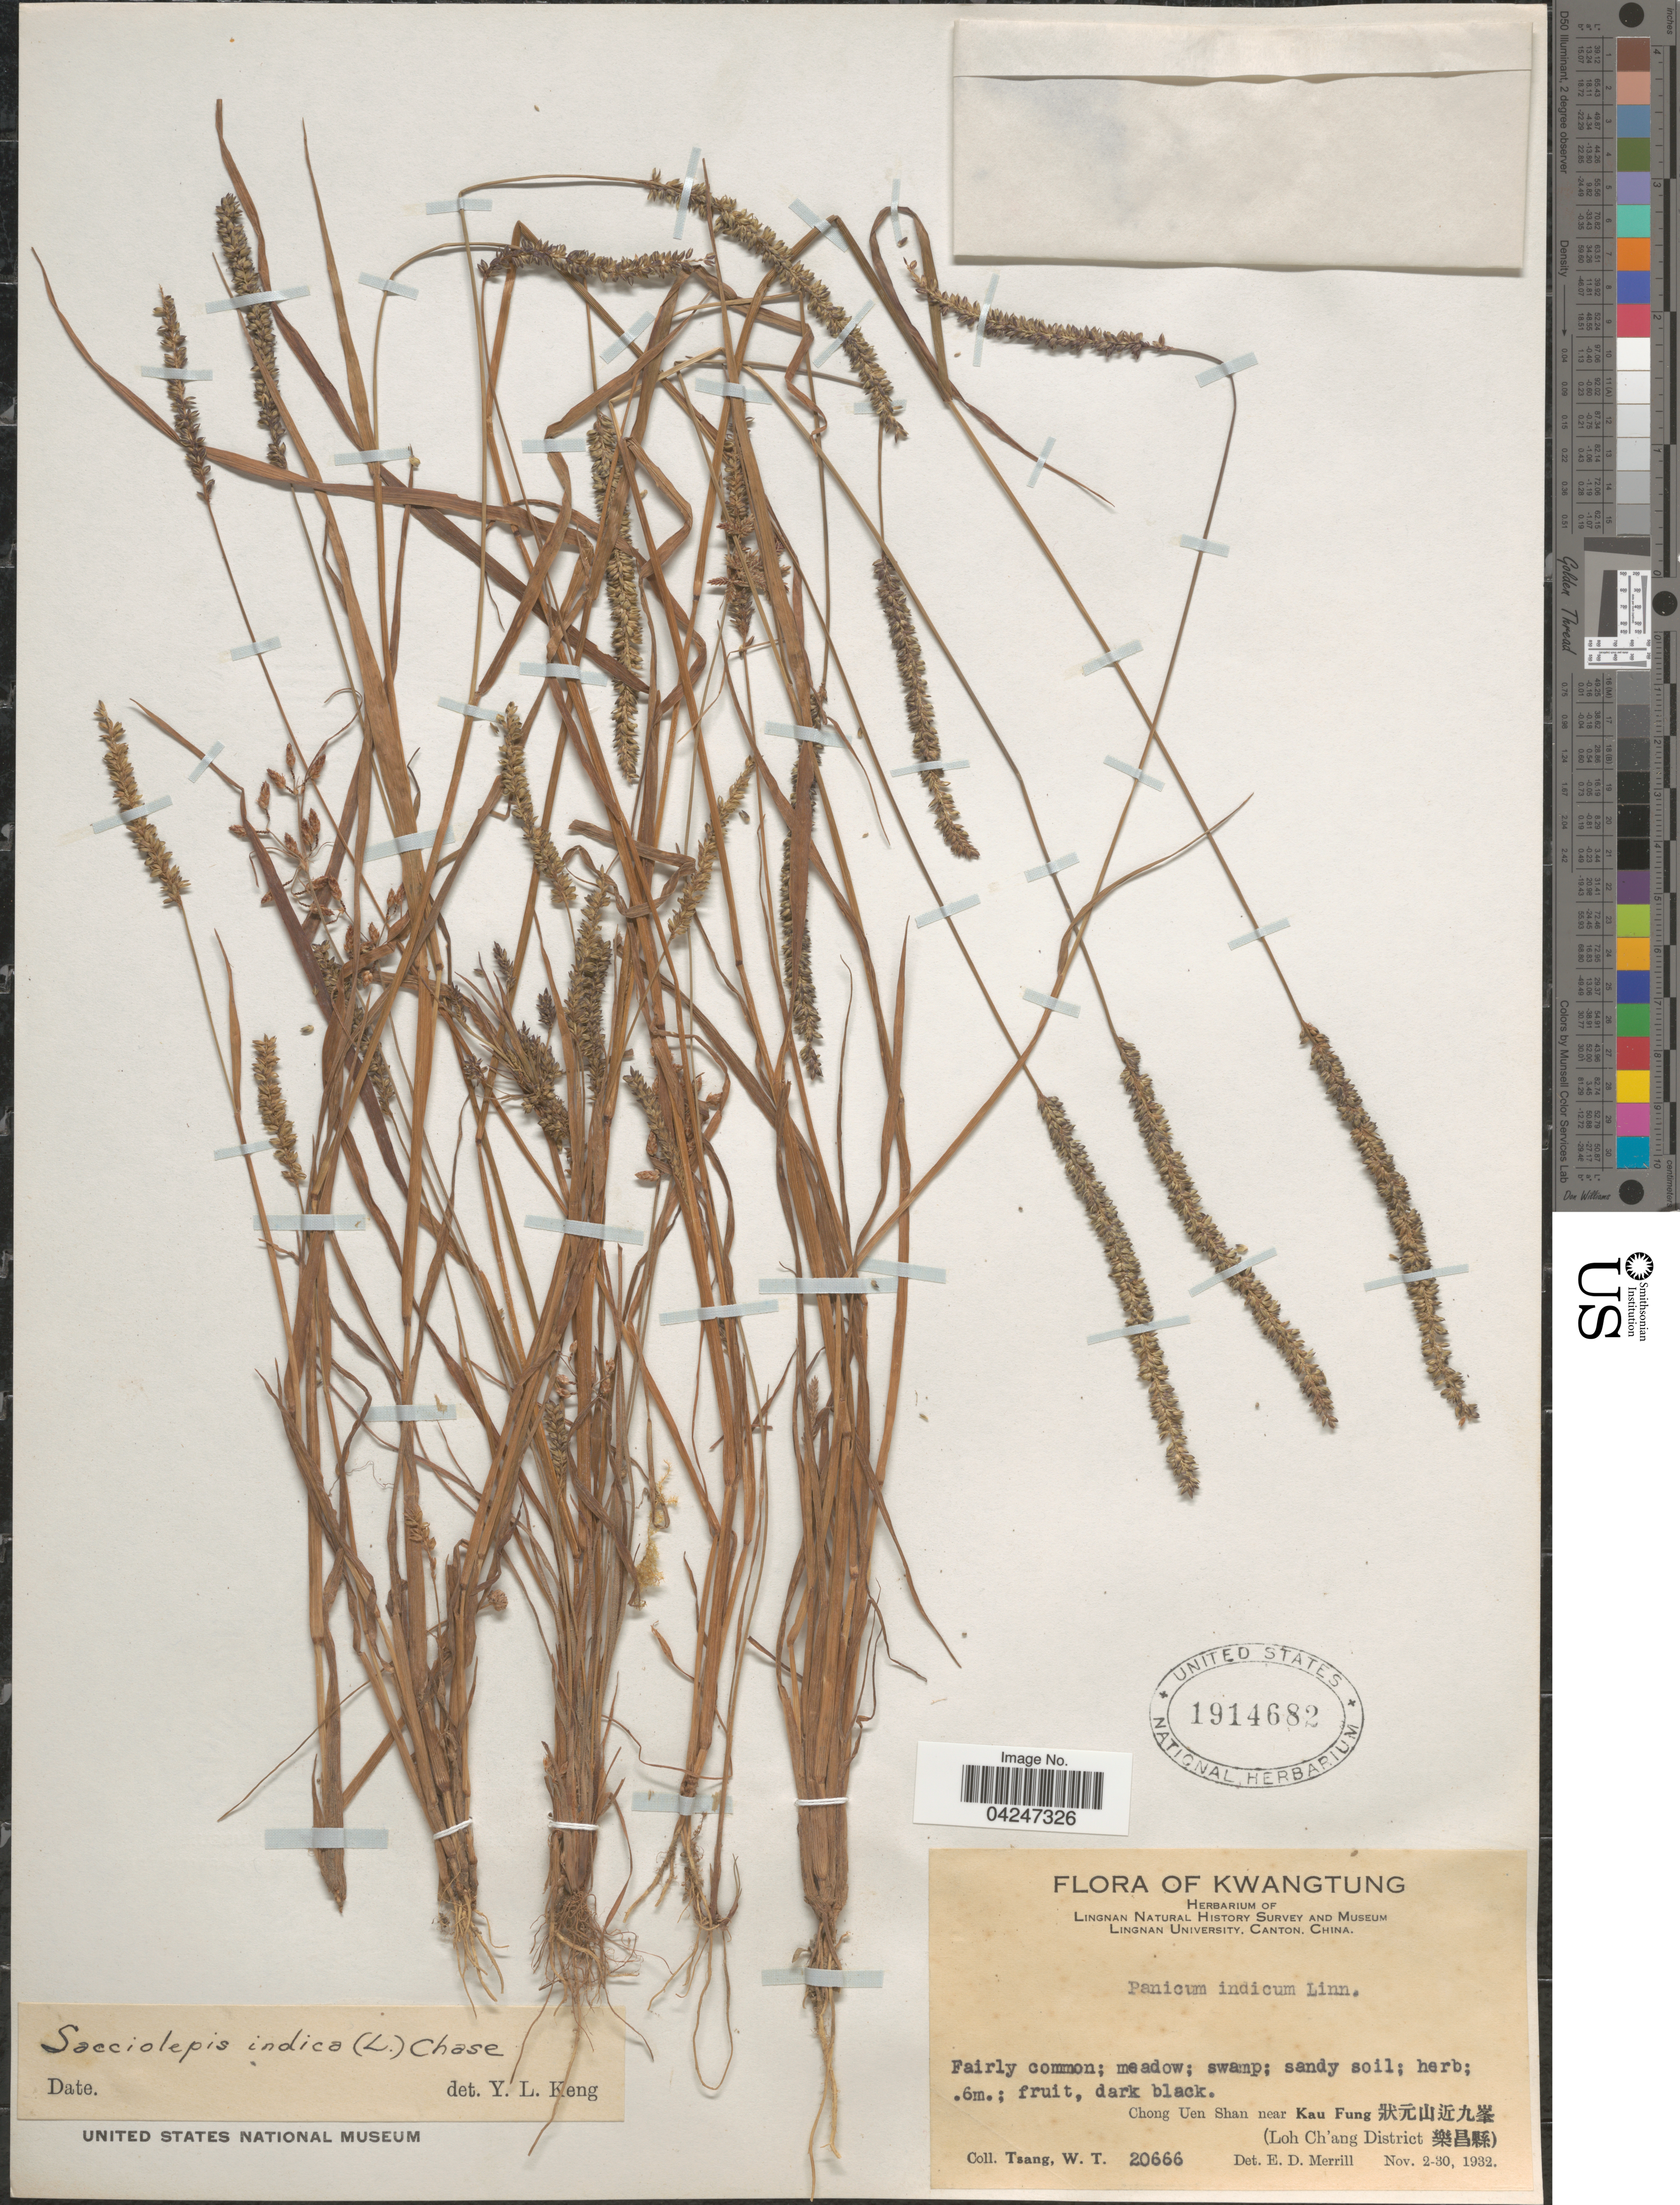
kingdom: Plantae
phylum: Tracheophyta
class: Liliopsida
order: Poales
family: Poaceae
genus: Sacciolepis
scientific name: Sacciolepis indica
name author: (L.) Chase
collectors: W. T. Tsang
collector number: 20666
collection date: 1932-11-02/1932-11-30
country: China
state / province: Guangdong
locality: Kwangtung. Lingnan Natural History Survey and Museum. Chong Uen Shan near Kau Fung X. (Loh Ch'ang District X).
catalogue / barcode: US 1914682